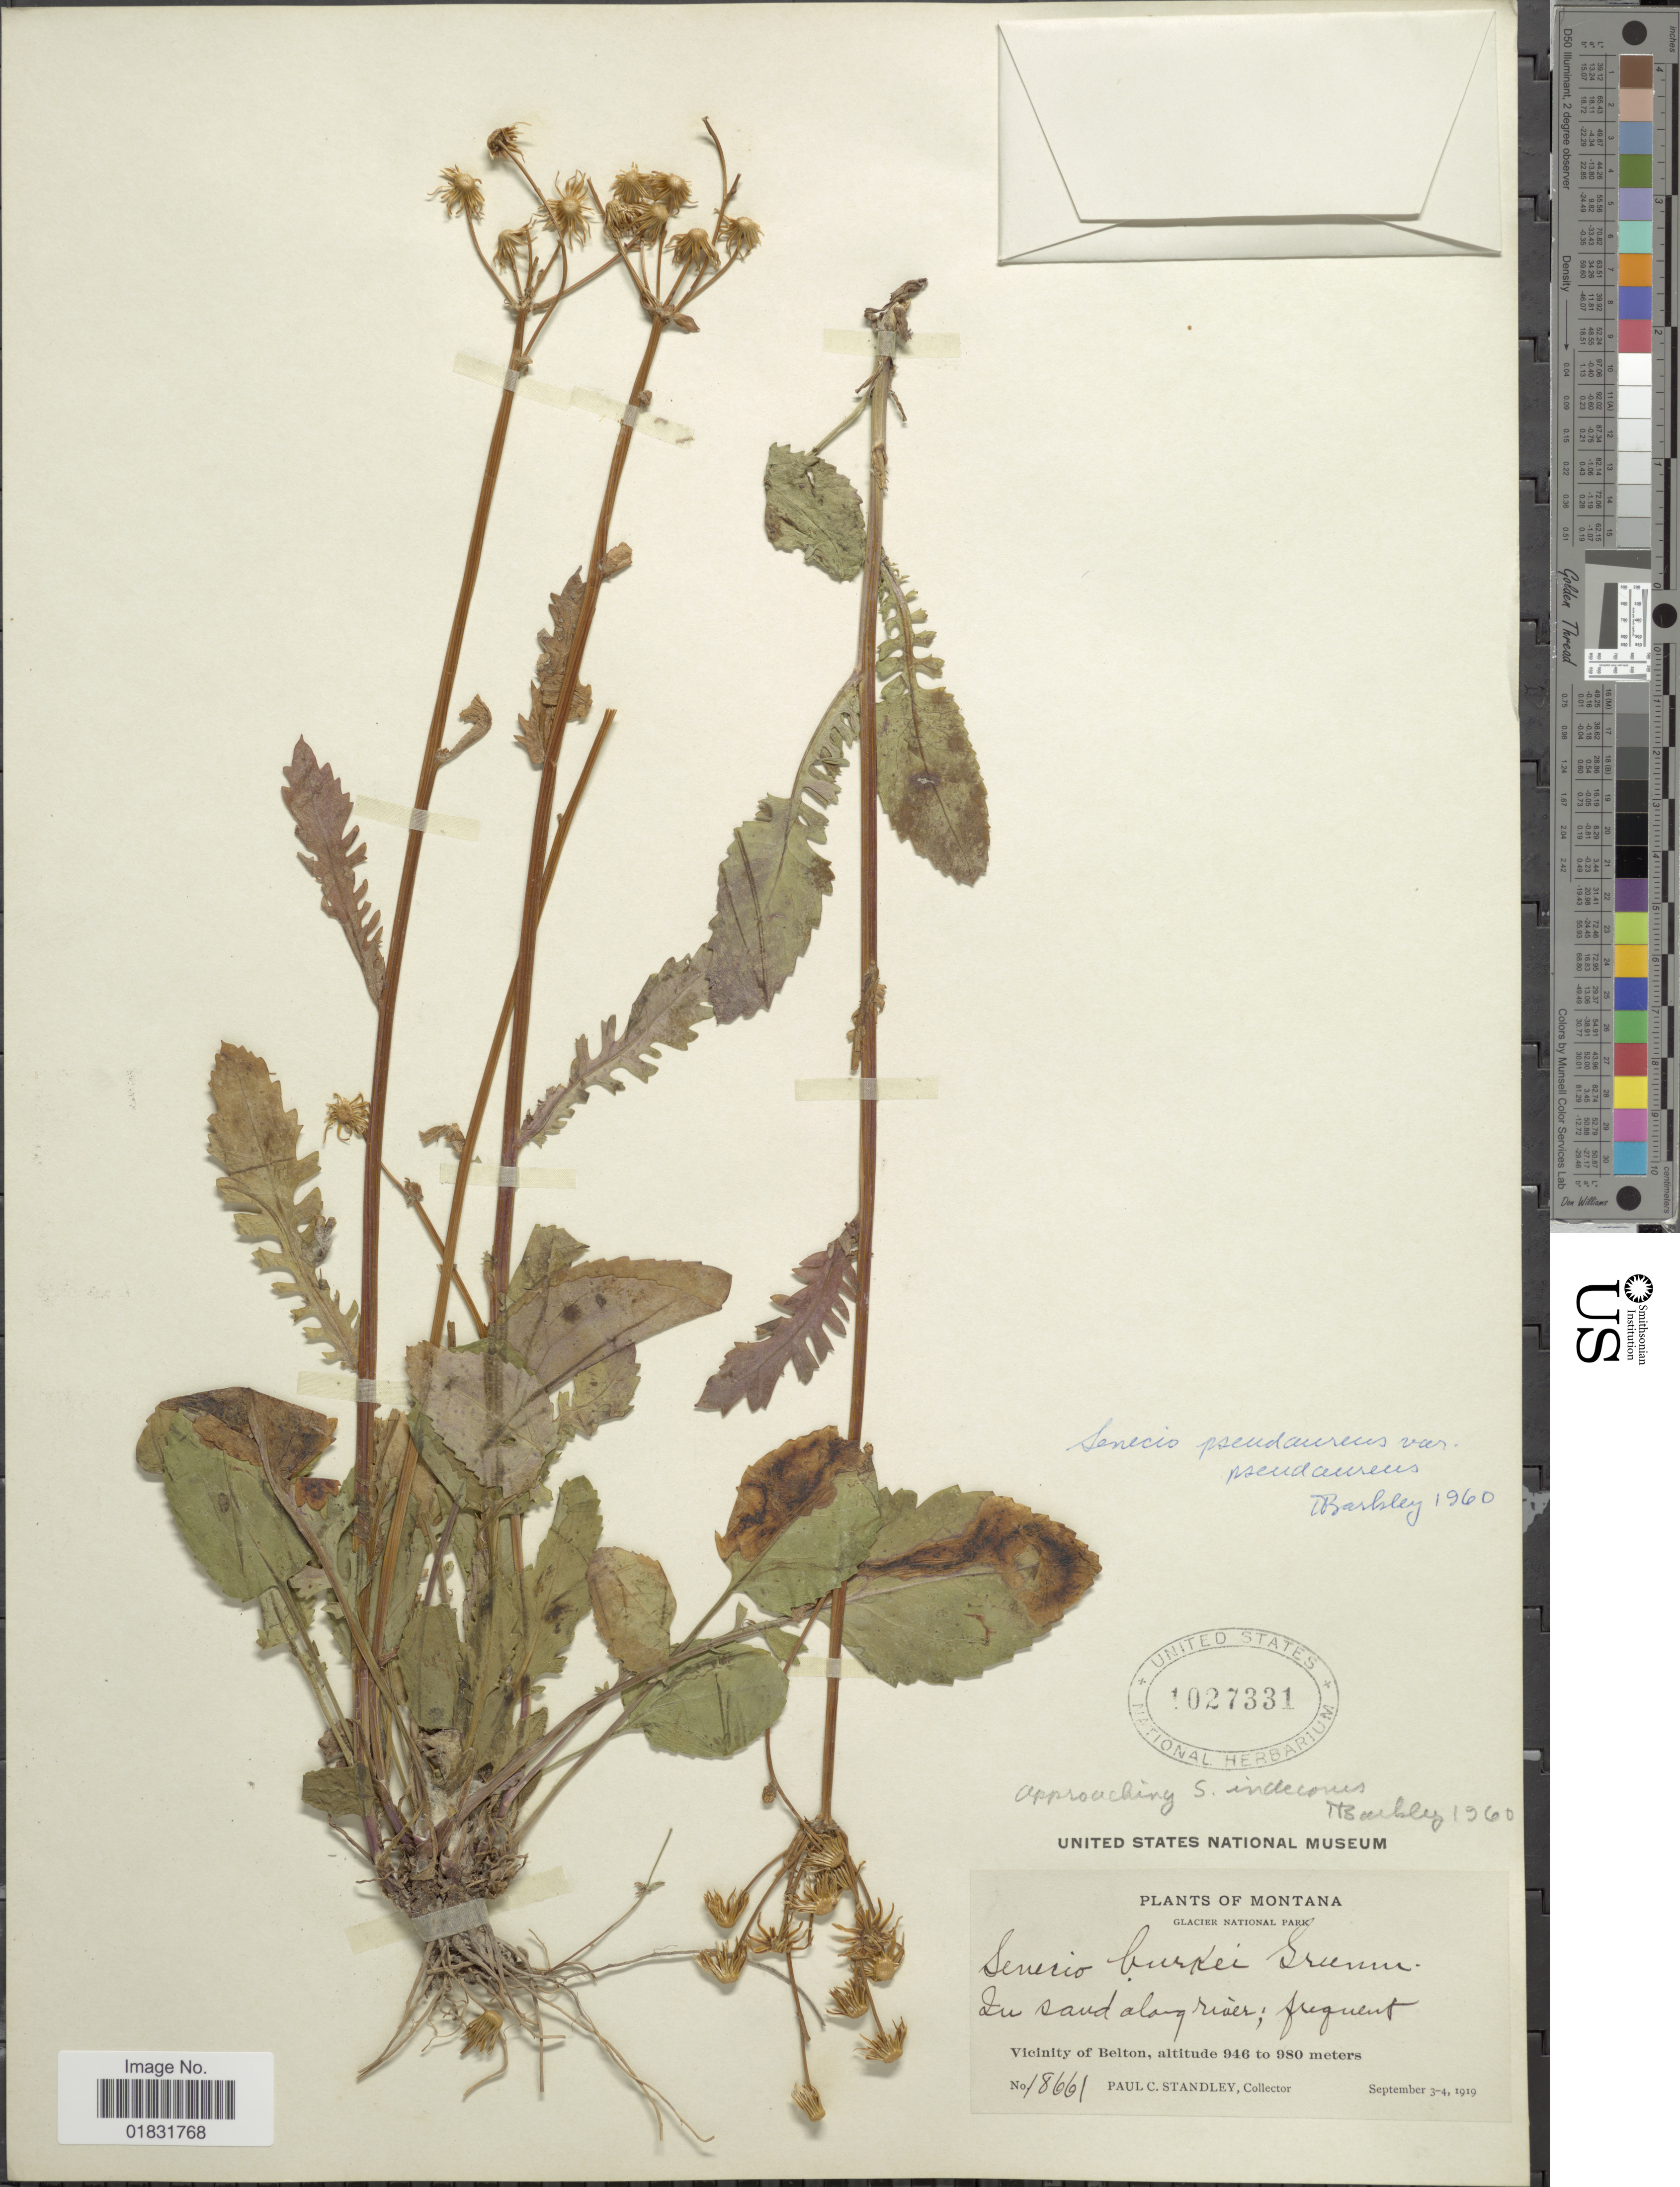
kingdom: Plantae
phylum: Tracheophyta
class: Magnoliopsida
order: Asterales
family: Asteraceae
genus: Packera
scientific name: Packera pseudaurea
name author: (Rydb.) W.A. Weber & Á. Löve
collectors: P. C. Standley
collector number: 18661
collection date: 1919-09-03/1919-09-04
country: United States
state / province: Montana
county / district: Flathead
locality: Glacier National Park, In sand along river; frequent, Vicinity of Belton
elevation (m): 946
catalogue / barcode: US 1027331